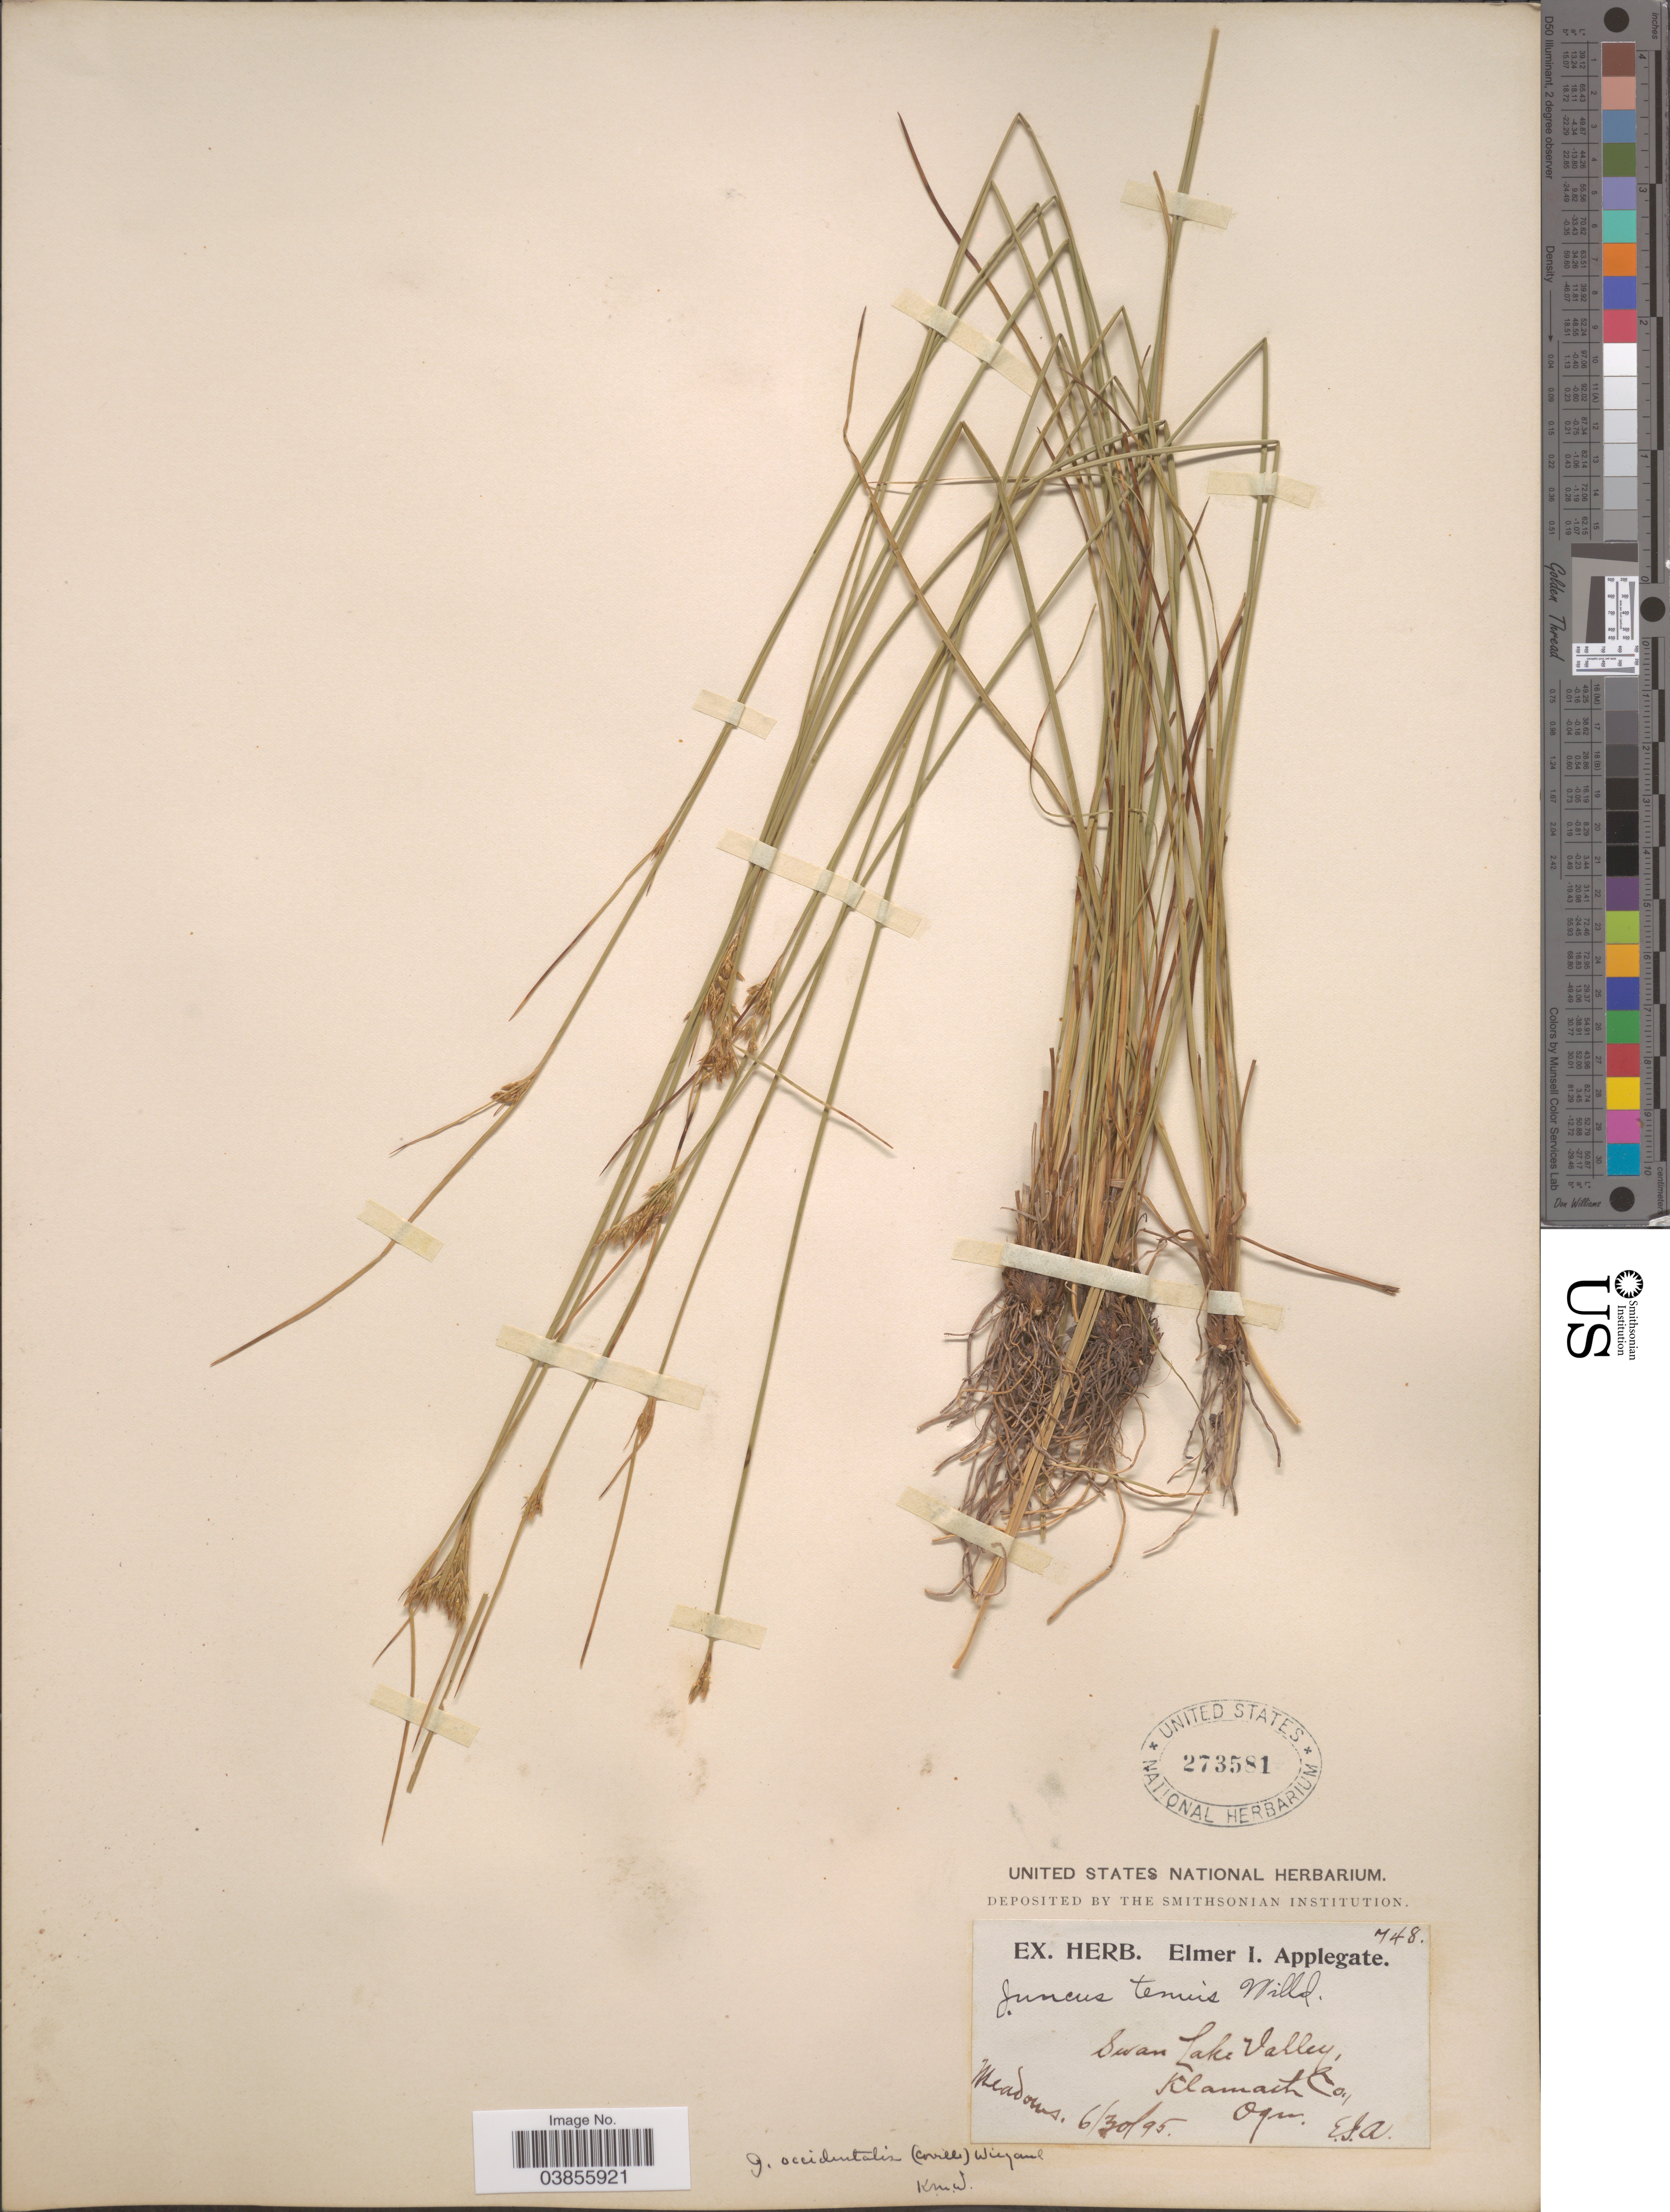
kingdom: Plantae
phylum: Tracheophyta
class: Liliopsida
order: Poales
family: Juncaceae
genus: Juncus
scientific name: Juncus occidentalis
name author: (Coville) Wiegand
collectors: E. I. Applegate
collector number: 748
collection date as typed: Transcribed d/m/y: 30/6/95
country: United States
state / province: Oregon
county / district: Klamath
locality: Swan Lake Valley, Klamath Co.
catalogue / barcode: US 273581